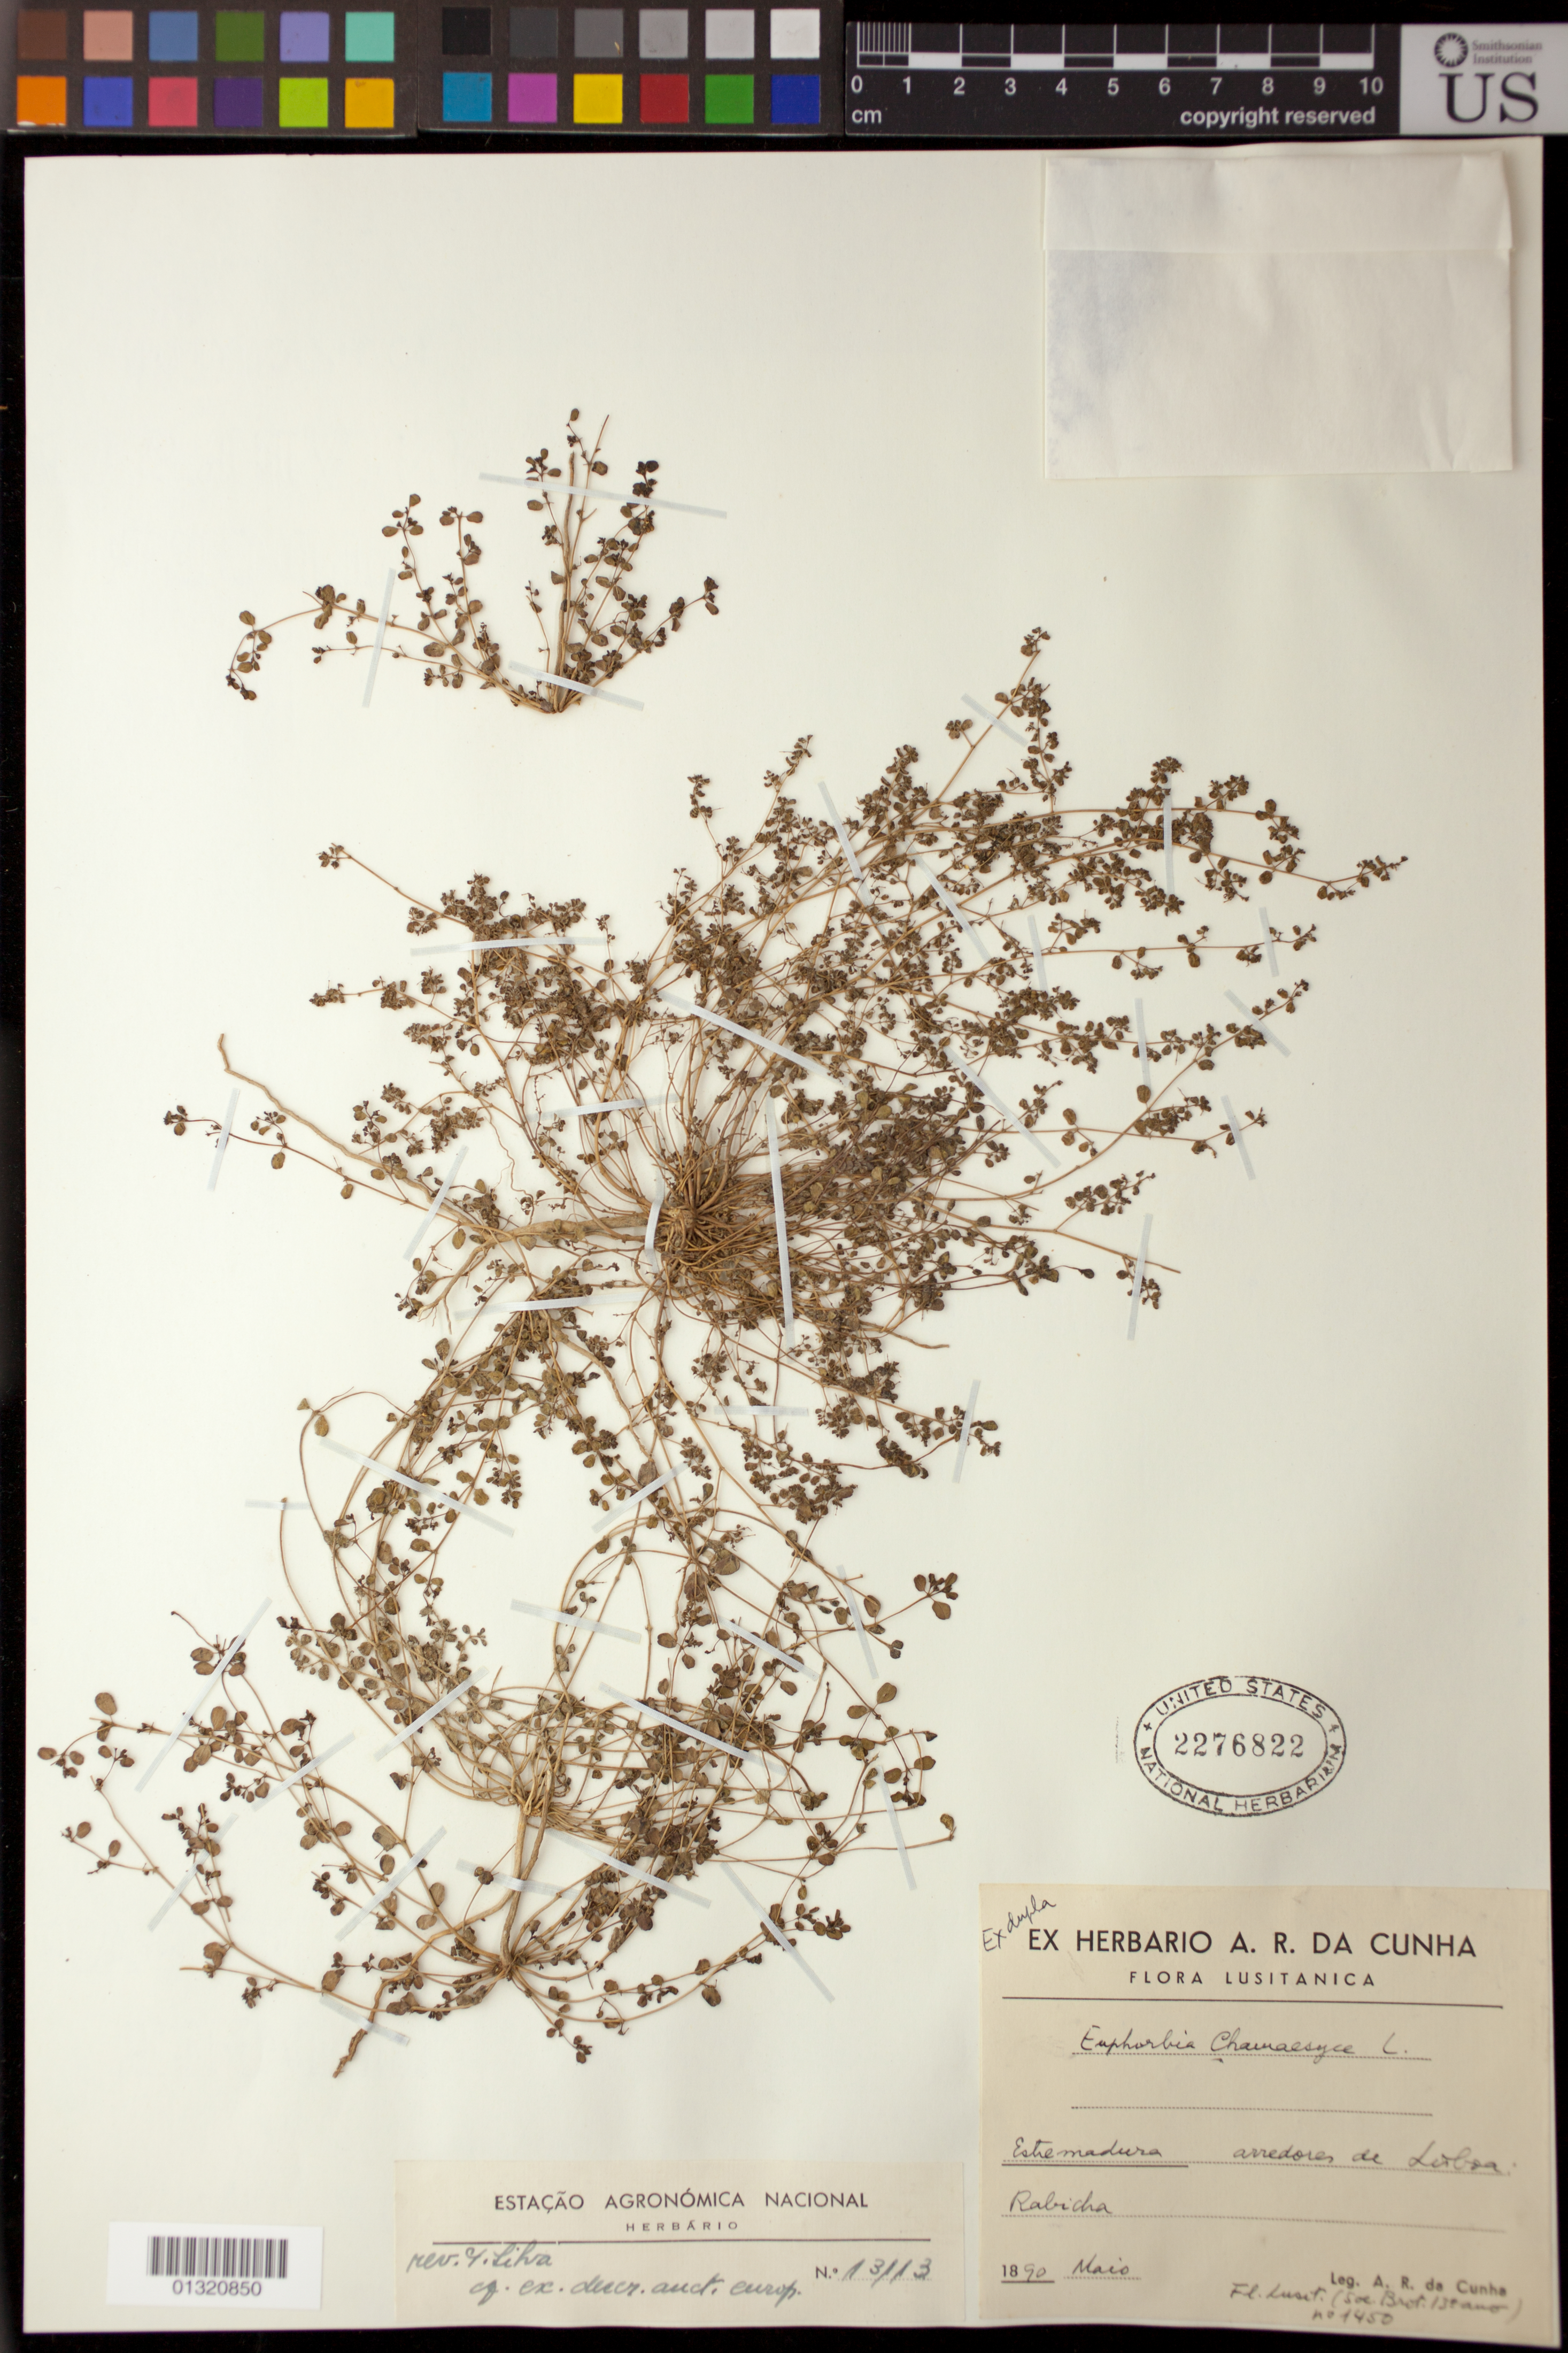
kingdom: Plantae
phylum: Tracheophyta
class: Magnoliopsida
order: Malpighiales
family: Euphorbiaceae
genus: Euphorbia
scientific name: Euphorbia chamaesyce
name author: L.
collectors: A. Da Cunha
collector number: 1450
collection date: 1890-05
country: Portugal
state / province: Leiria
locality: Estremadura, arredores de Lisbon Rabicha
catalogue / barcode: US 2276822